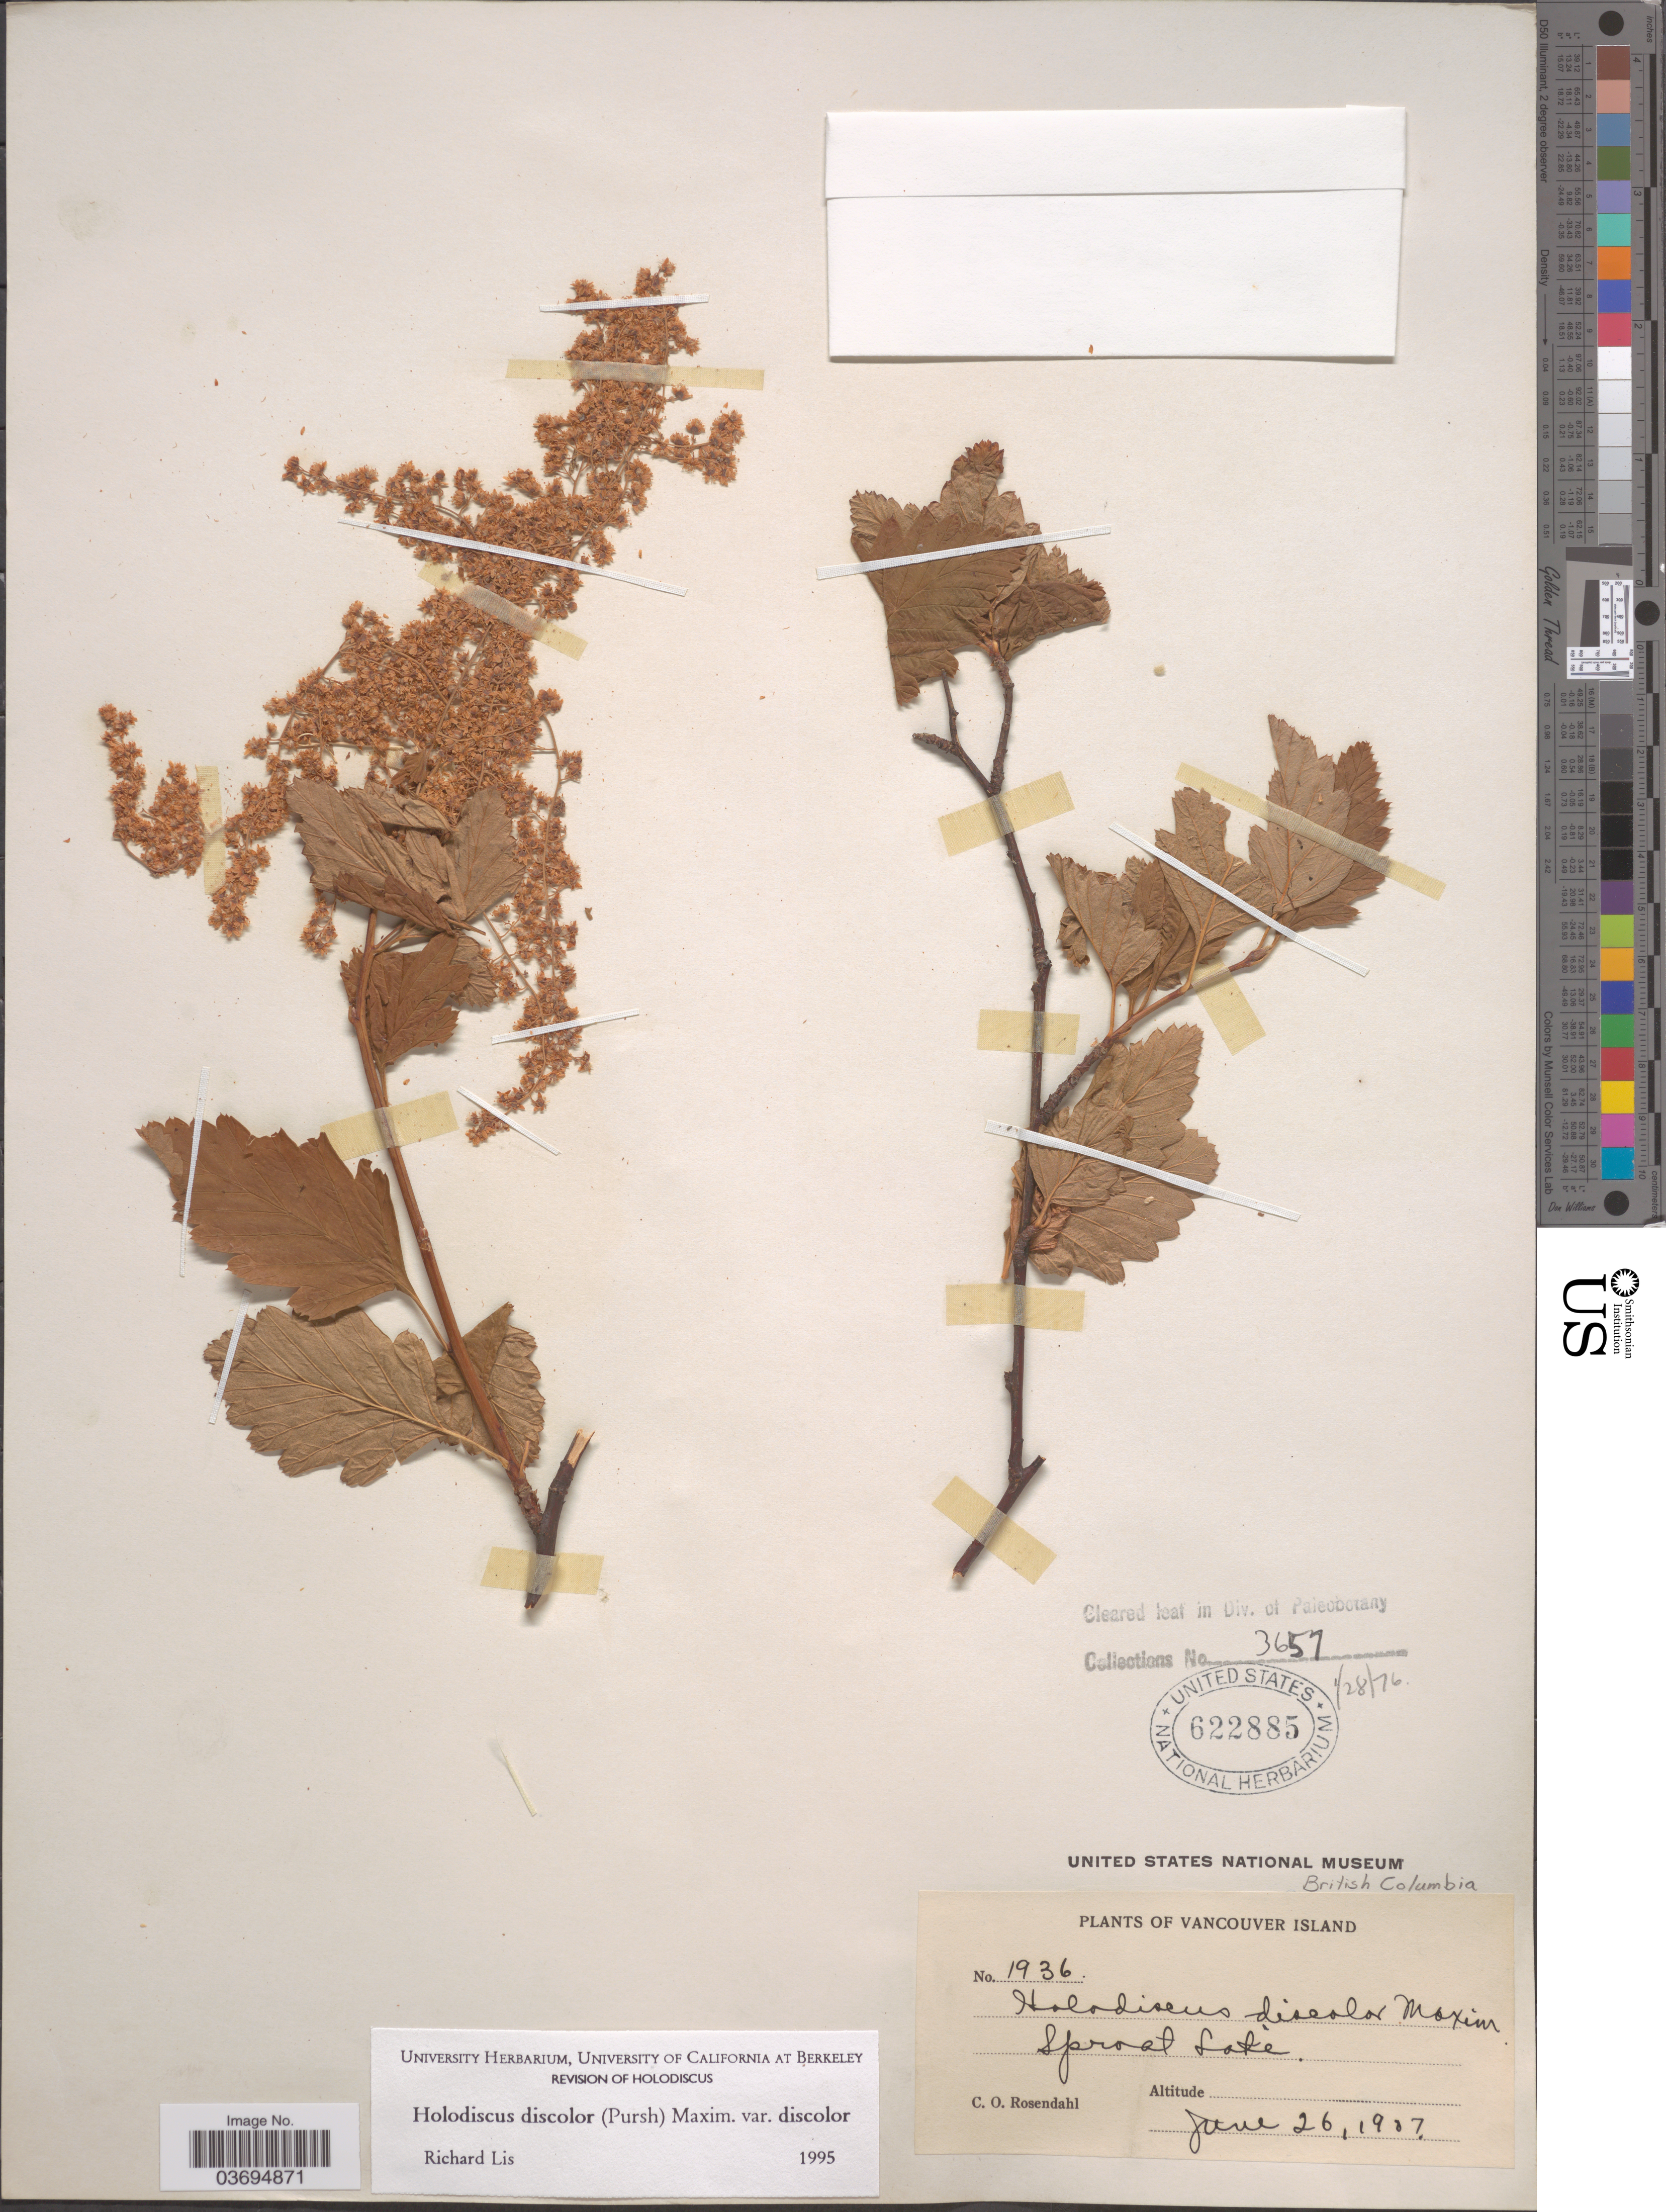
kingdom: Plantae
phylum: Tracheophyta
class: Magnoliopsida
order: Rosales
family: Rosaceae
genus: Holodiscus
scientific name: Holodiscus discolor var. discolor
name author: (Pursh) Maxim.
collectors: C. O. Rosendahl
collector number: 1936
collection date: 1907-06-26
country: Canada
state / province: British Columbia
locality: Vancouver Island. Sproat Lake.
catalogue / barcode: US 622885